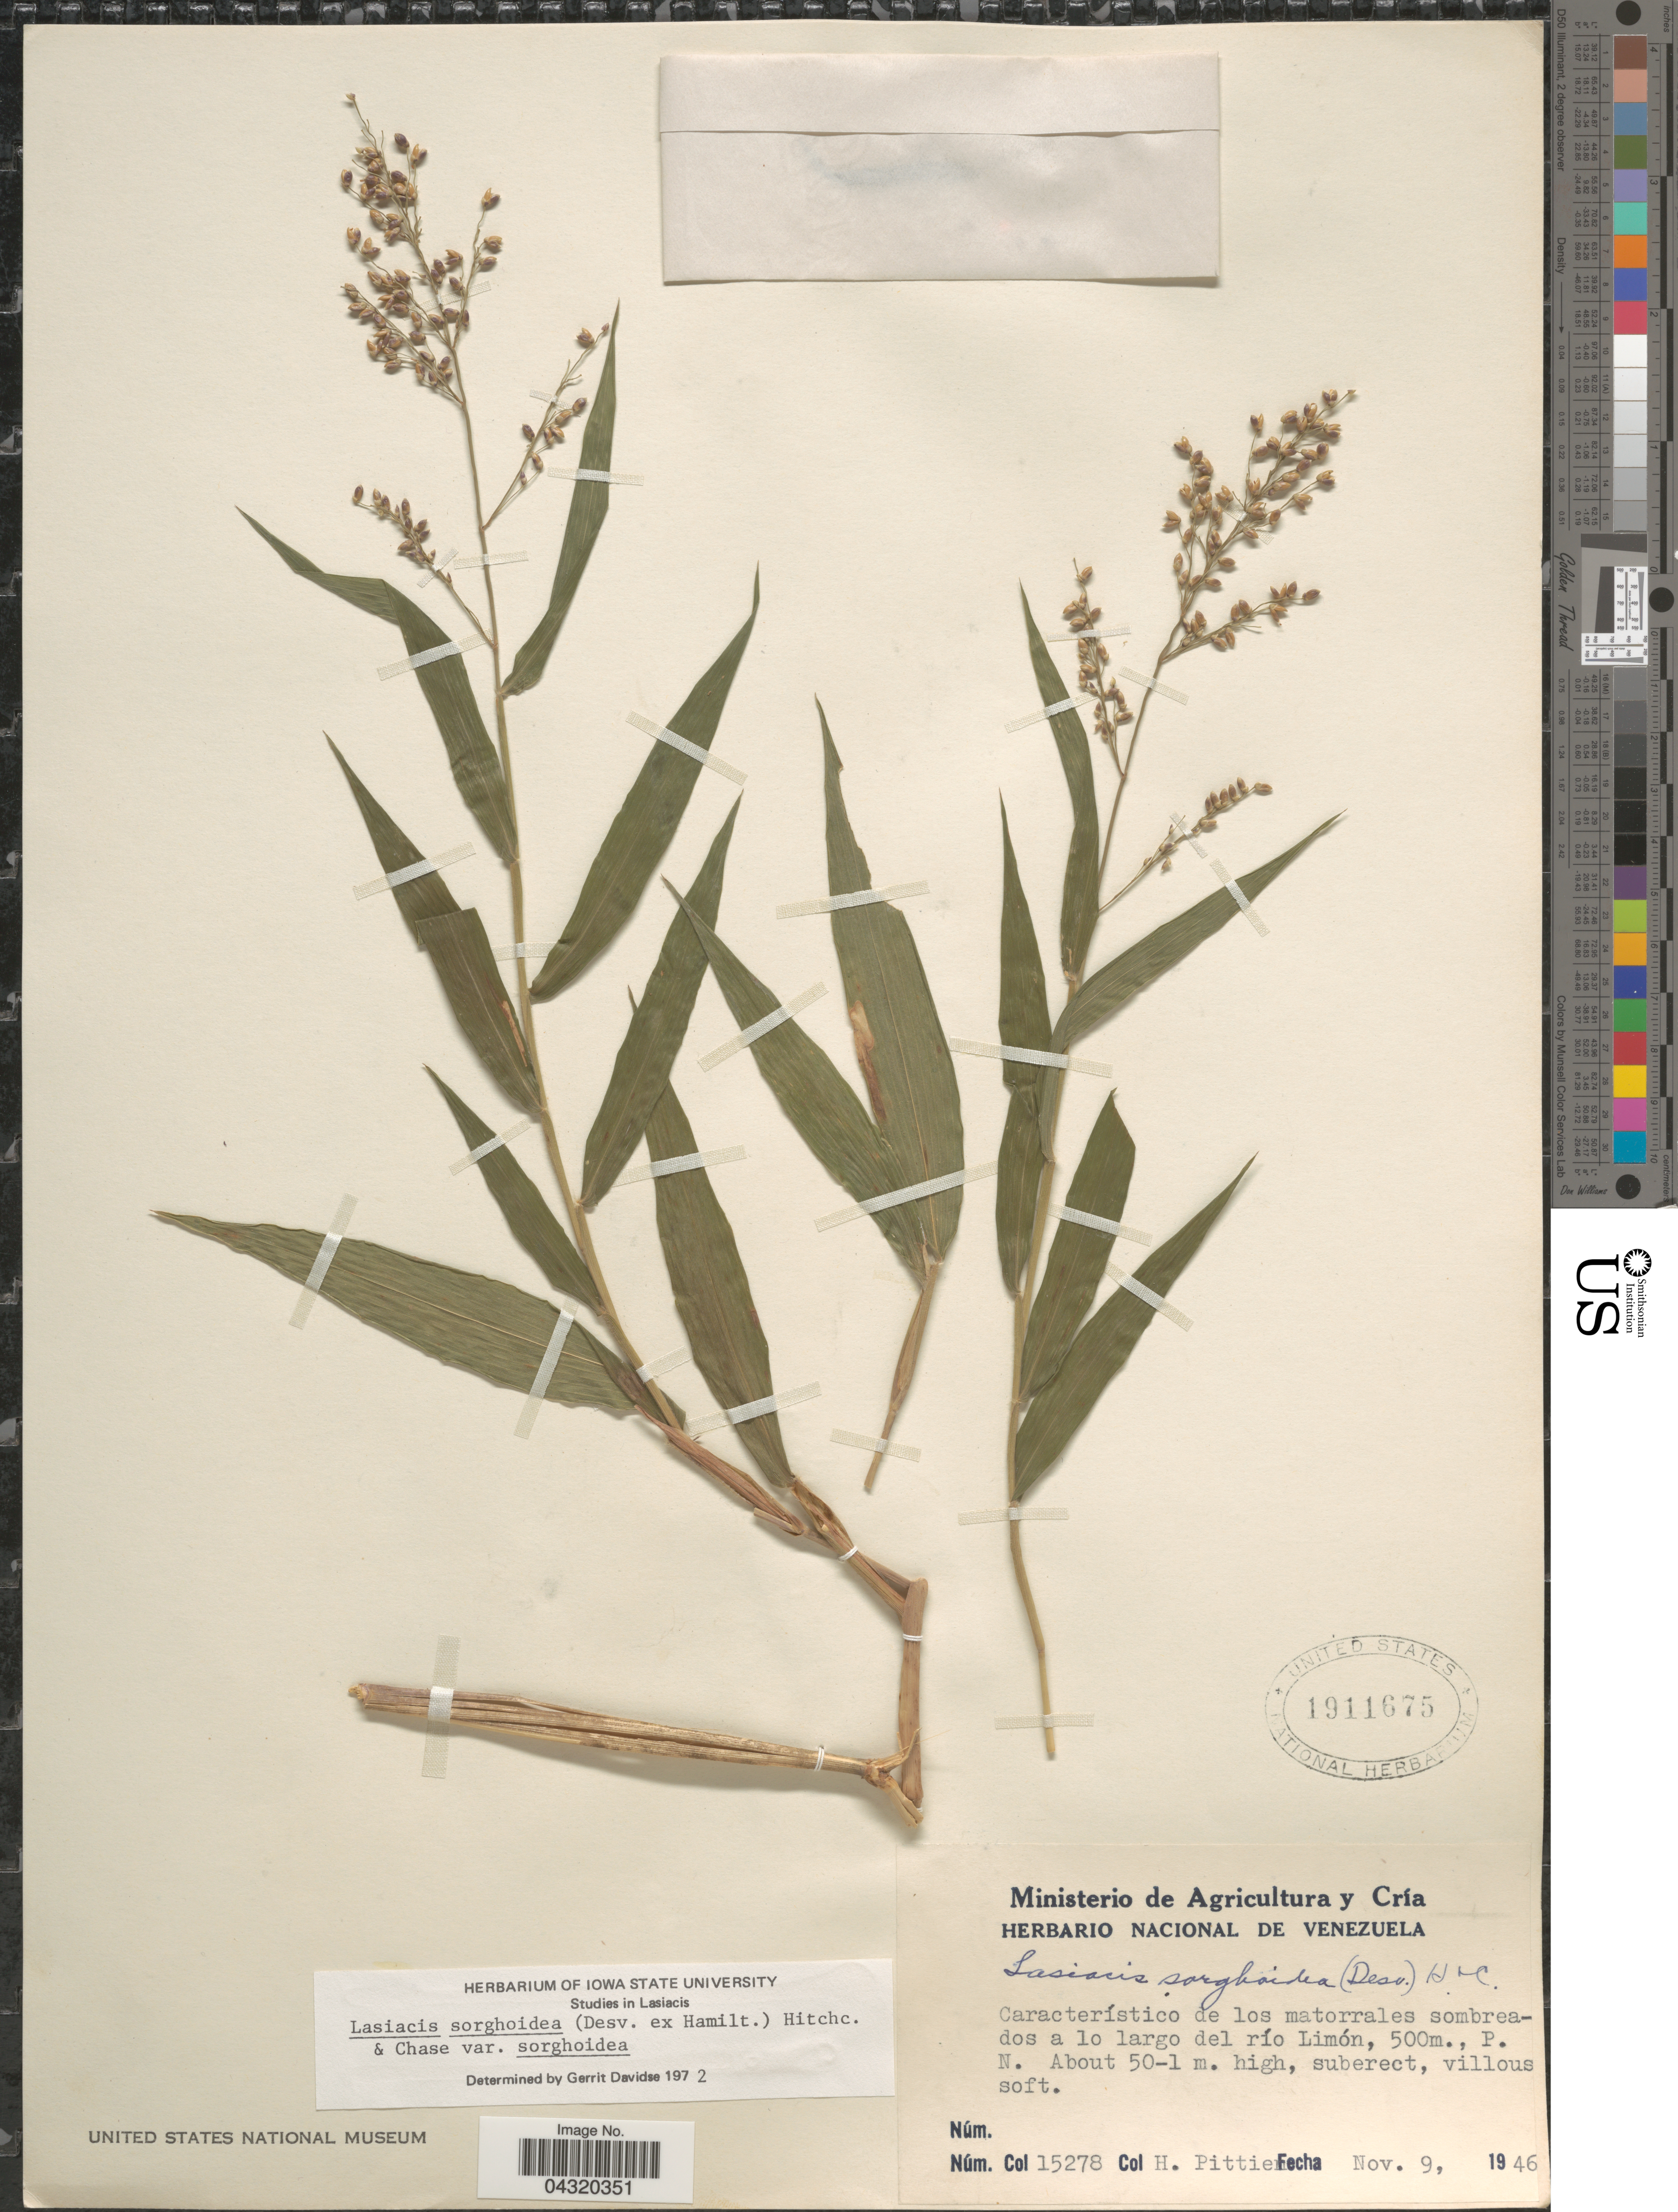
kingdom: Plantae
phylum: Tracheophyta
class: Liliopsida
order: Poales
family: Poaceae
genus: Lasiacis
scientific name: Lasiacis sorghoidea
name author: (Desv. ex Ham.) Hitchc. & Chase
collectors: H. F. Pittier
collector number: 15278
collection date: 1946-11-09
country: Venezuela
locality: Característico de los matorrales sombreados a lo largo del río Limón, P.N.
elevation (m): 500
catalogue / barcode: US 1911675